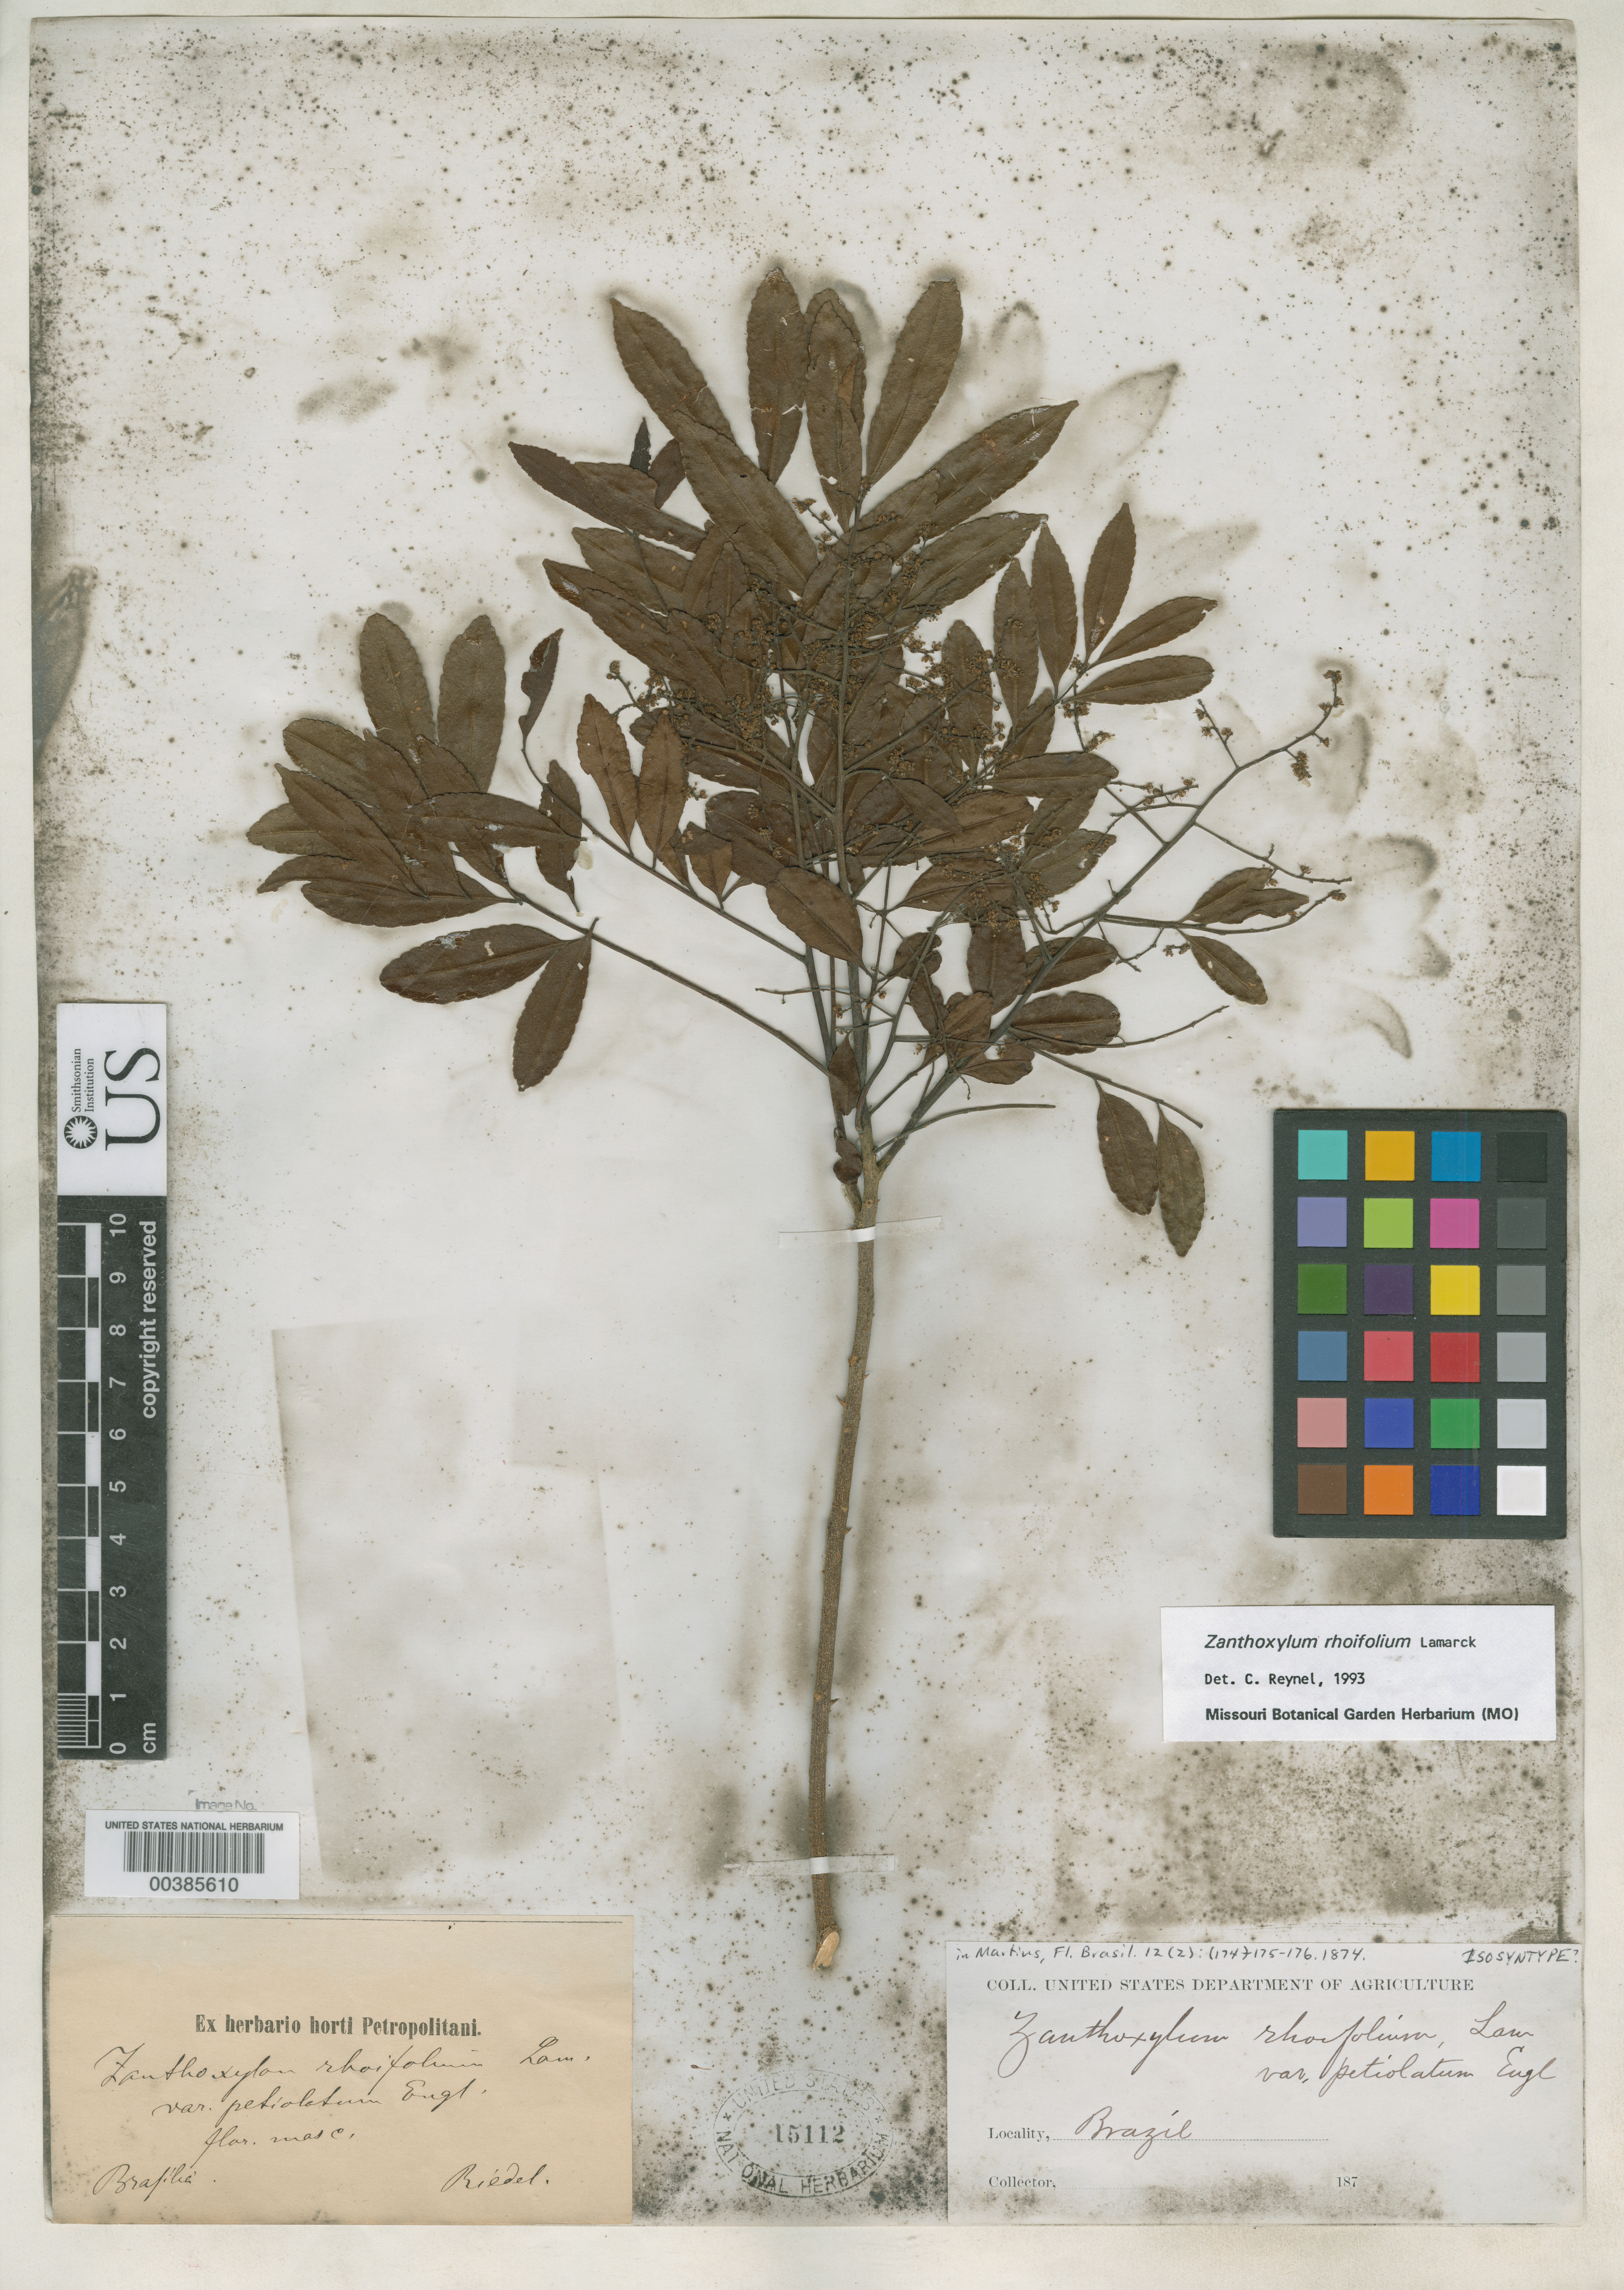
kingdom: Plantae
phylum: Tracheophyta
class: Magnoliopsida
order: Sapindales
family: Rutaceae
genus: Zanthoxylum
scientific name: Zanthoxylum rhoifolium var. petiolulatum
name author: Engl. in Mart.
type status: Possible Isosyntype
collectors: L. Riedel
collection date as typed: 187-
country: Brazil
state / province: Minas Gerais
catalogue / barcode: US 15112